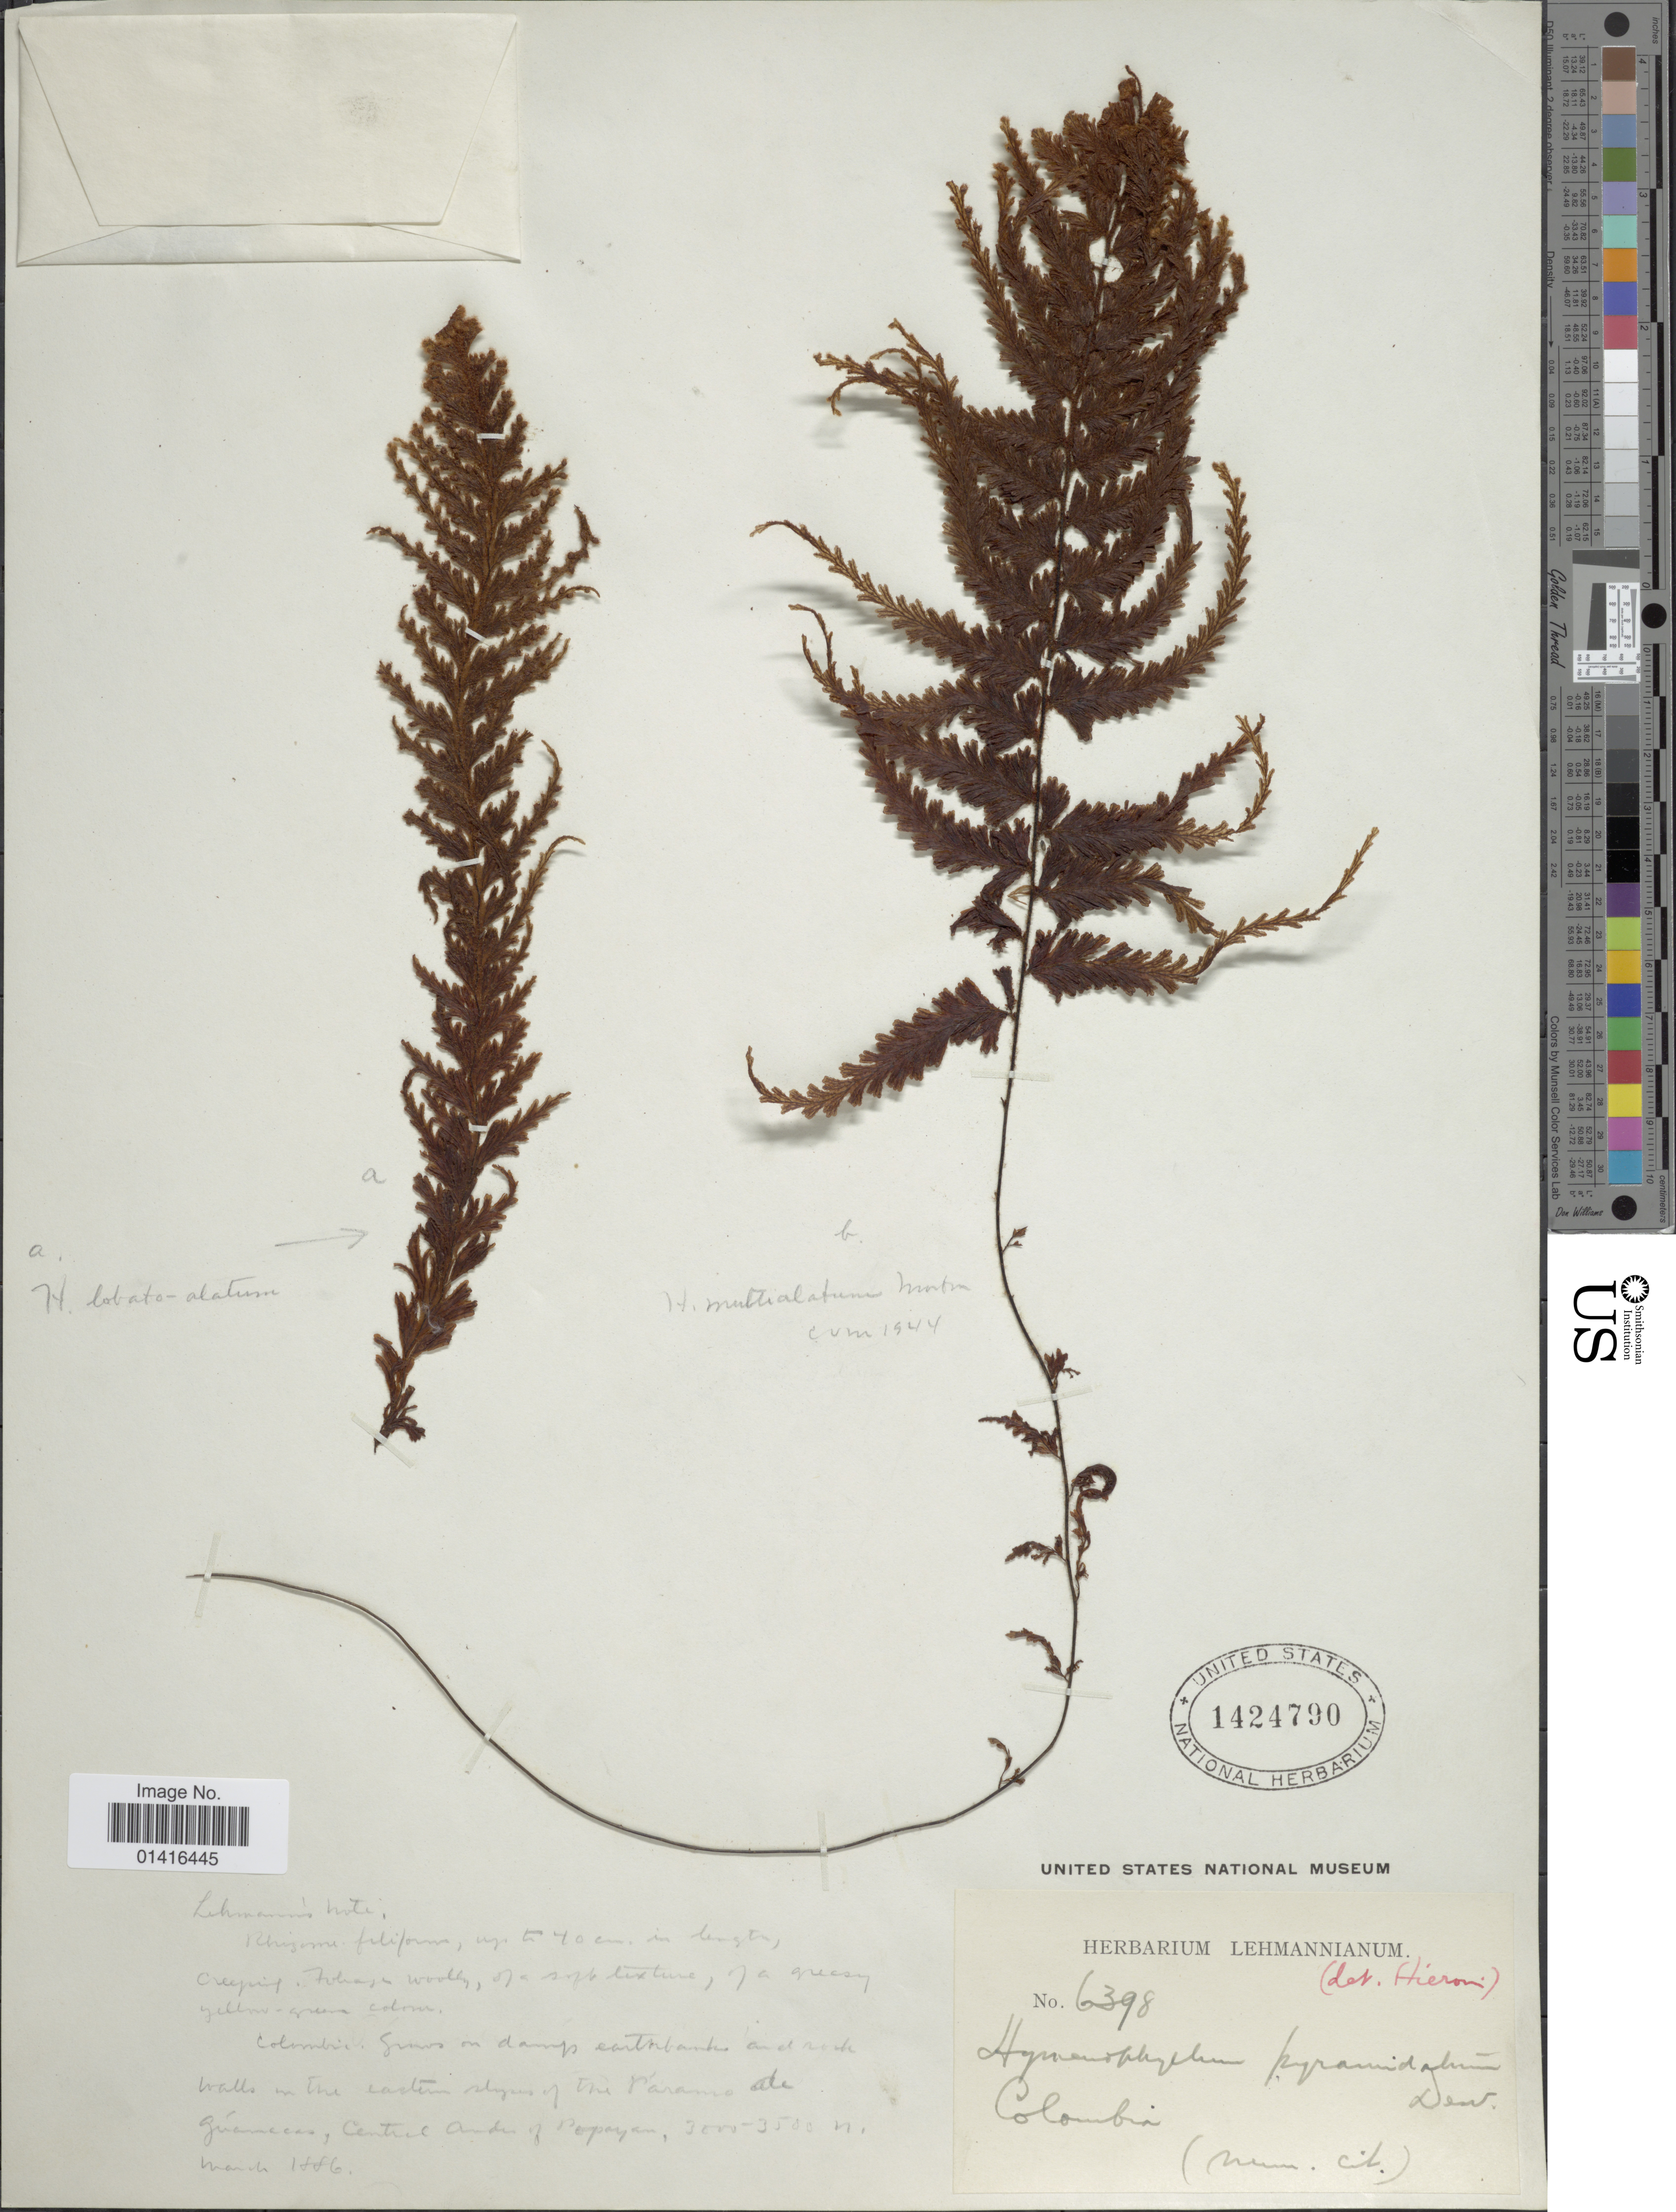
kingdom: Plantae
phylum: Tracheophyta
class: Polypodiopsida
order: Hymenophyllales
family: Hymenophyllaceae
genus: Hymenophyllum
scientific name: Hymenophyllum multialatum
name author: C.V. Morton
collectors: ex herb. Lehmannianum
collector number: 6398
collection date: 1866-03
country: Colombia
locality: Grass on damp earthbanks and rock walls in the eastern edges of the Páramo de Guanacas, Central Andes of Popayan.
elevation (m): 3000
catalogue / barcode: US 1424790